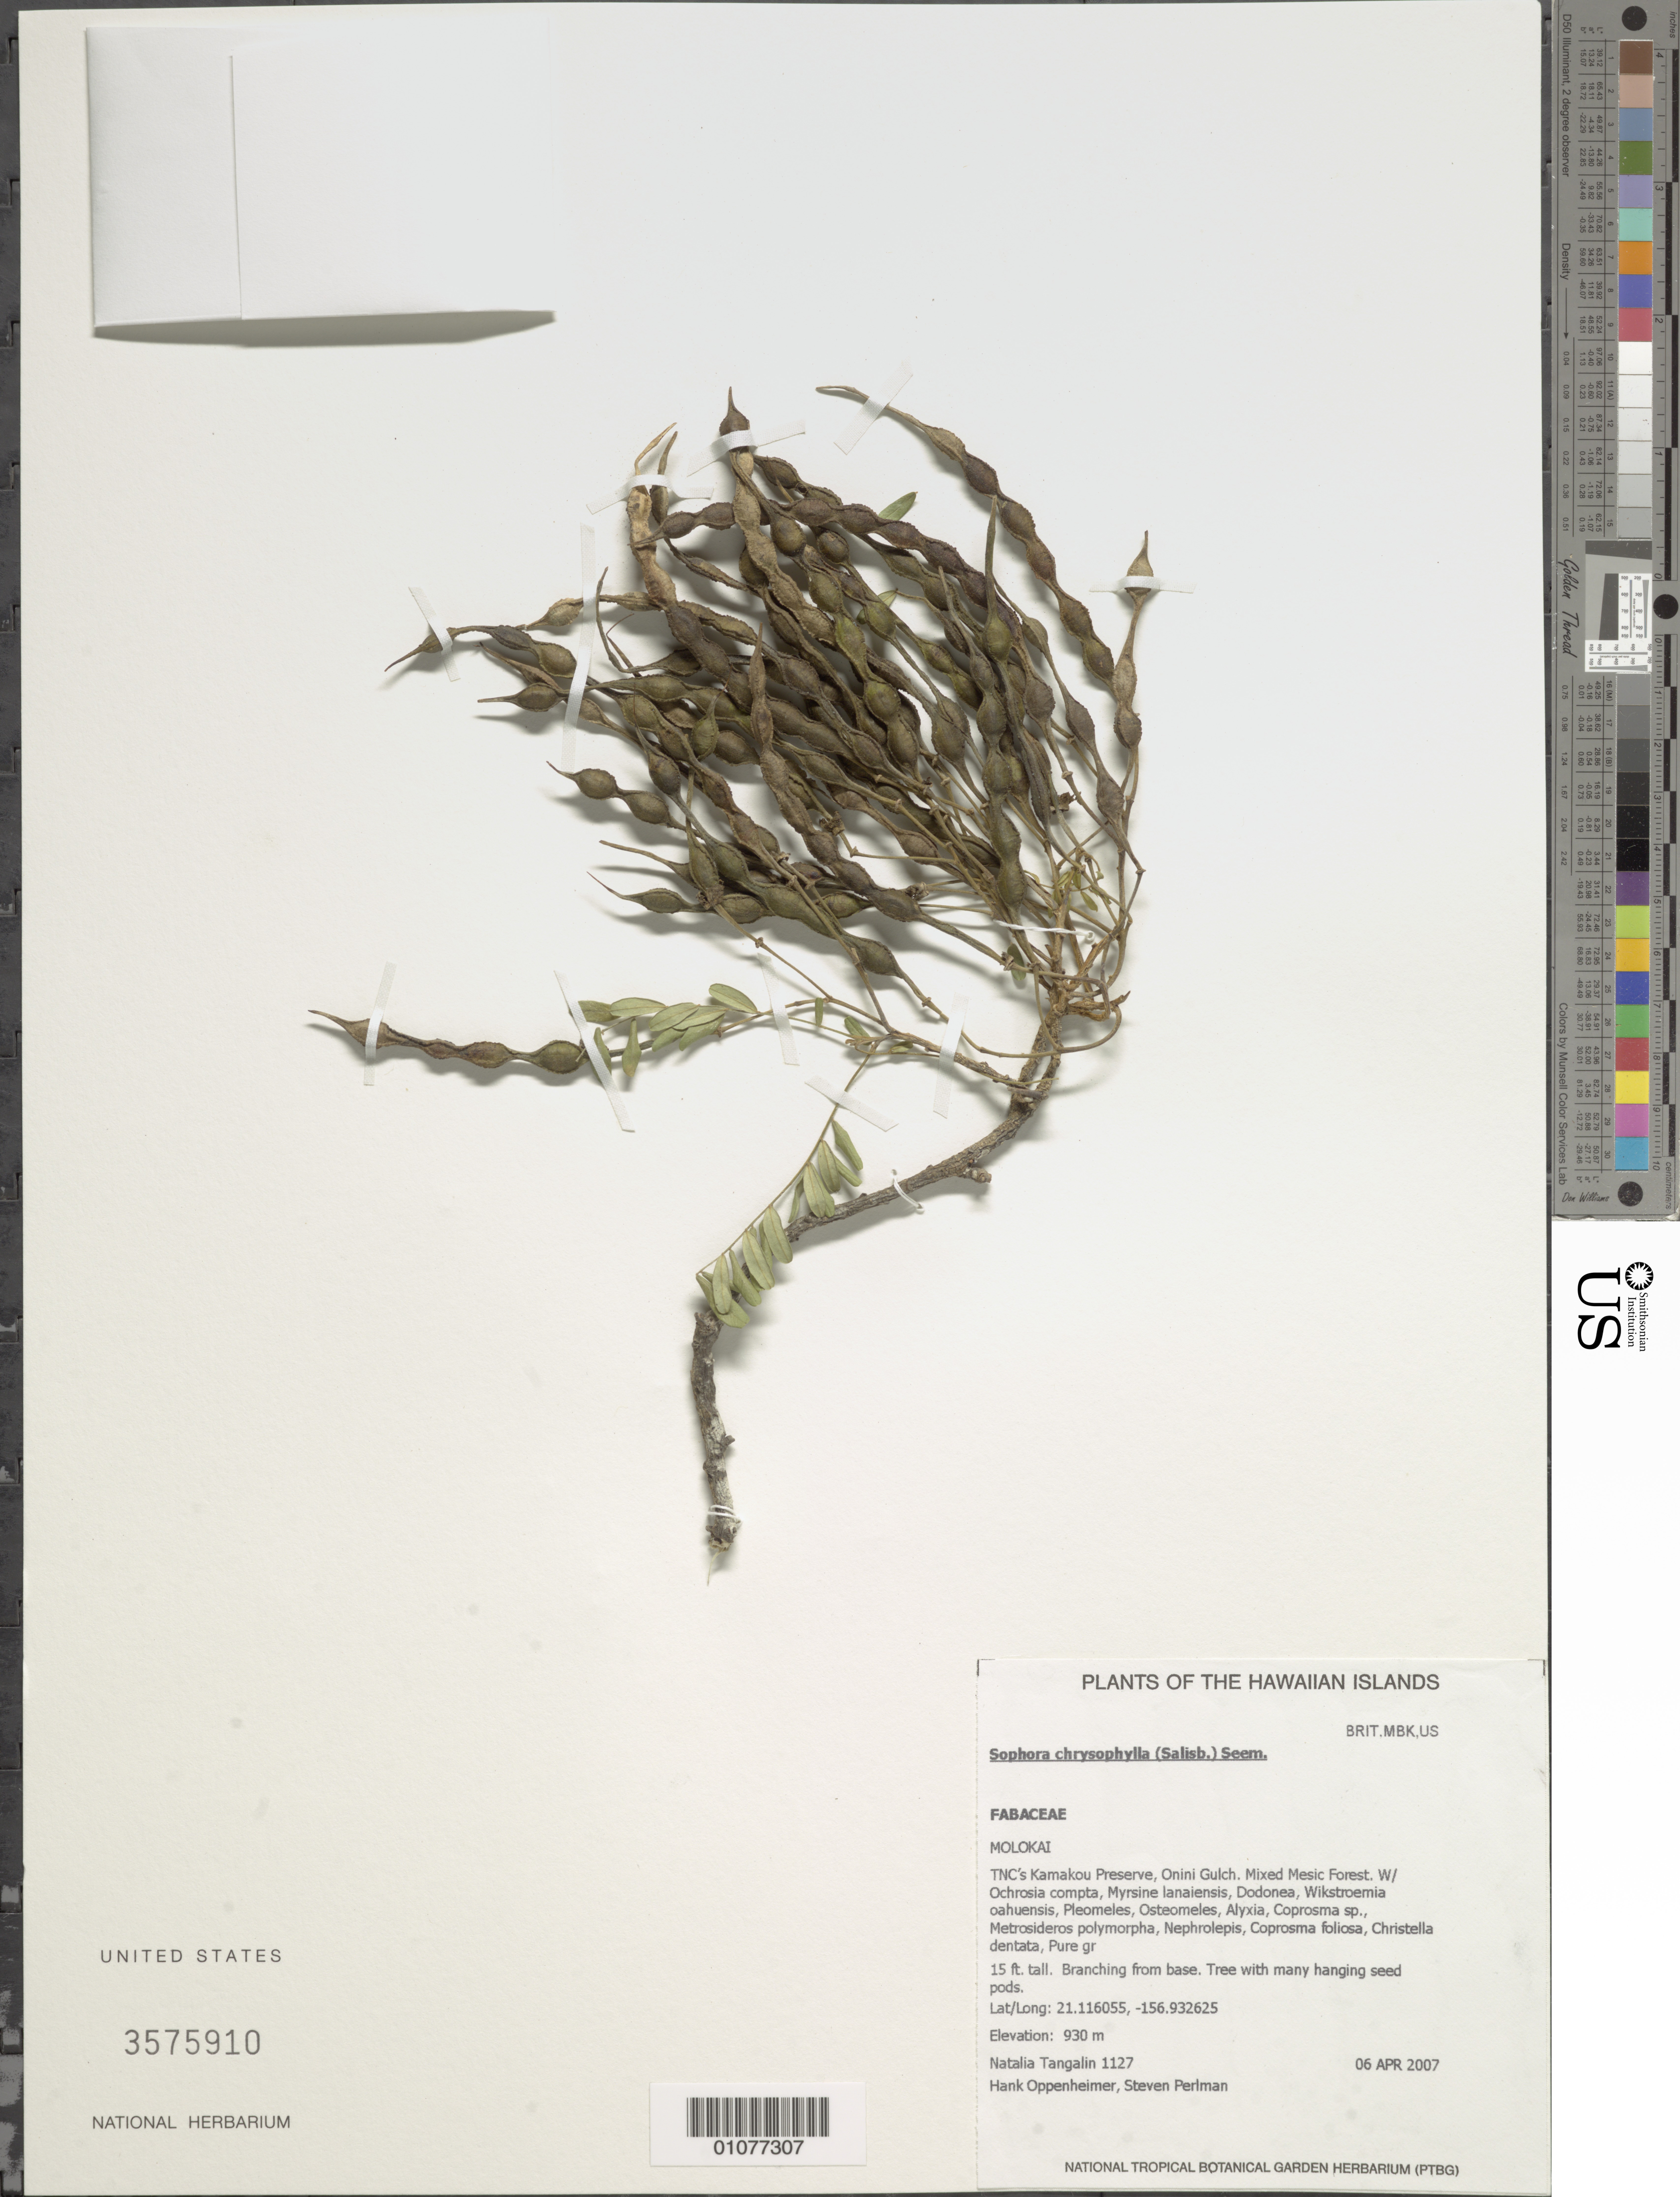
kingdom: Plantae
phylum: Tracheophyta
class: Magnoliopsida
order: Fabales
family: Fabaceae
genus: Sophora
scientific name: Sophora chrysophylla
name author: (Salisb.) Seem.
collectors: N. Tangalin, H. Oppenheimer & S. P. Perlman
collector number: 1127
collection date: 2007-04-06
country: United States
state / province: Hawaii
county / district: Maui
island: Moloka'i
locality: TNC's Kamakou Preserve, Onini Gulch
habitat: mixed mesic forest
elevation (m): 930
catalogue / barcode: US 3575910